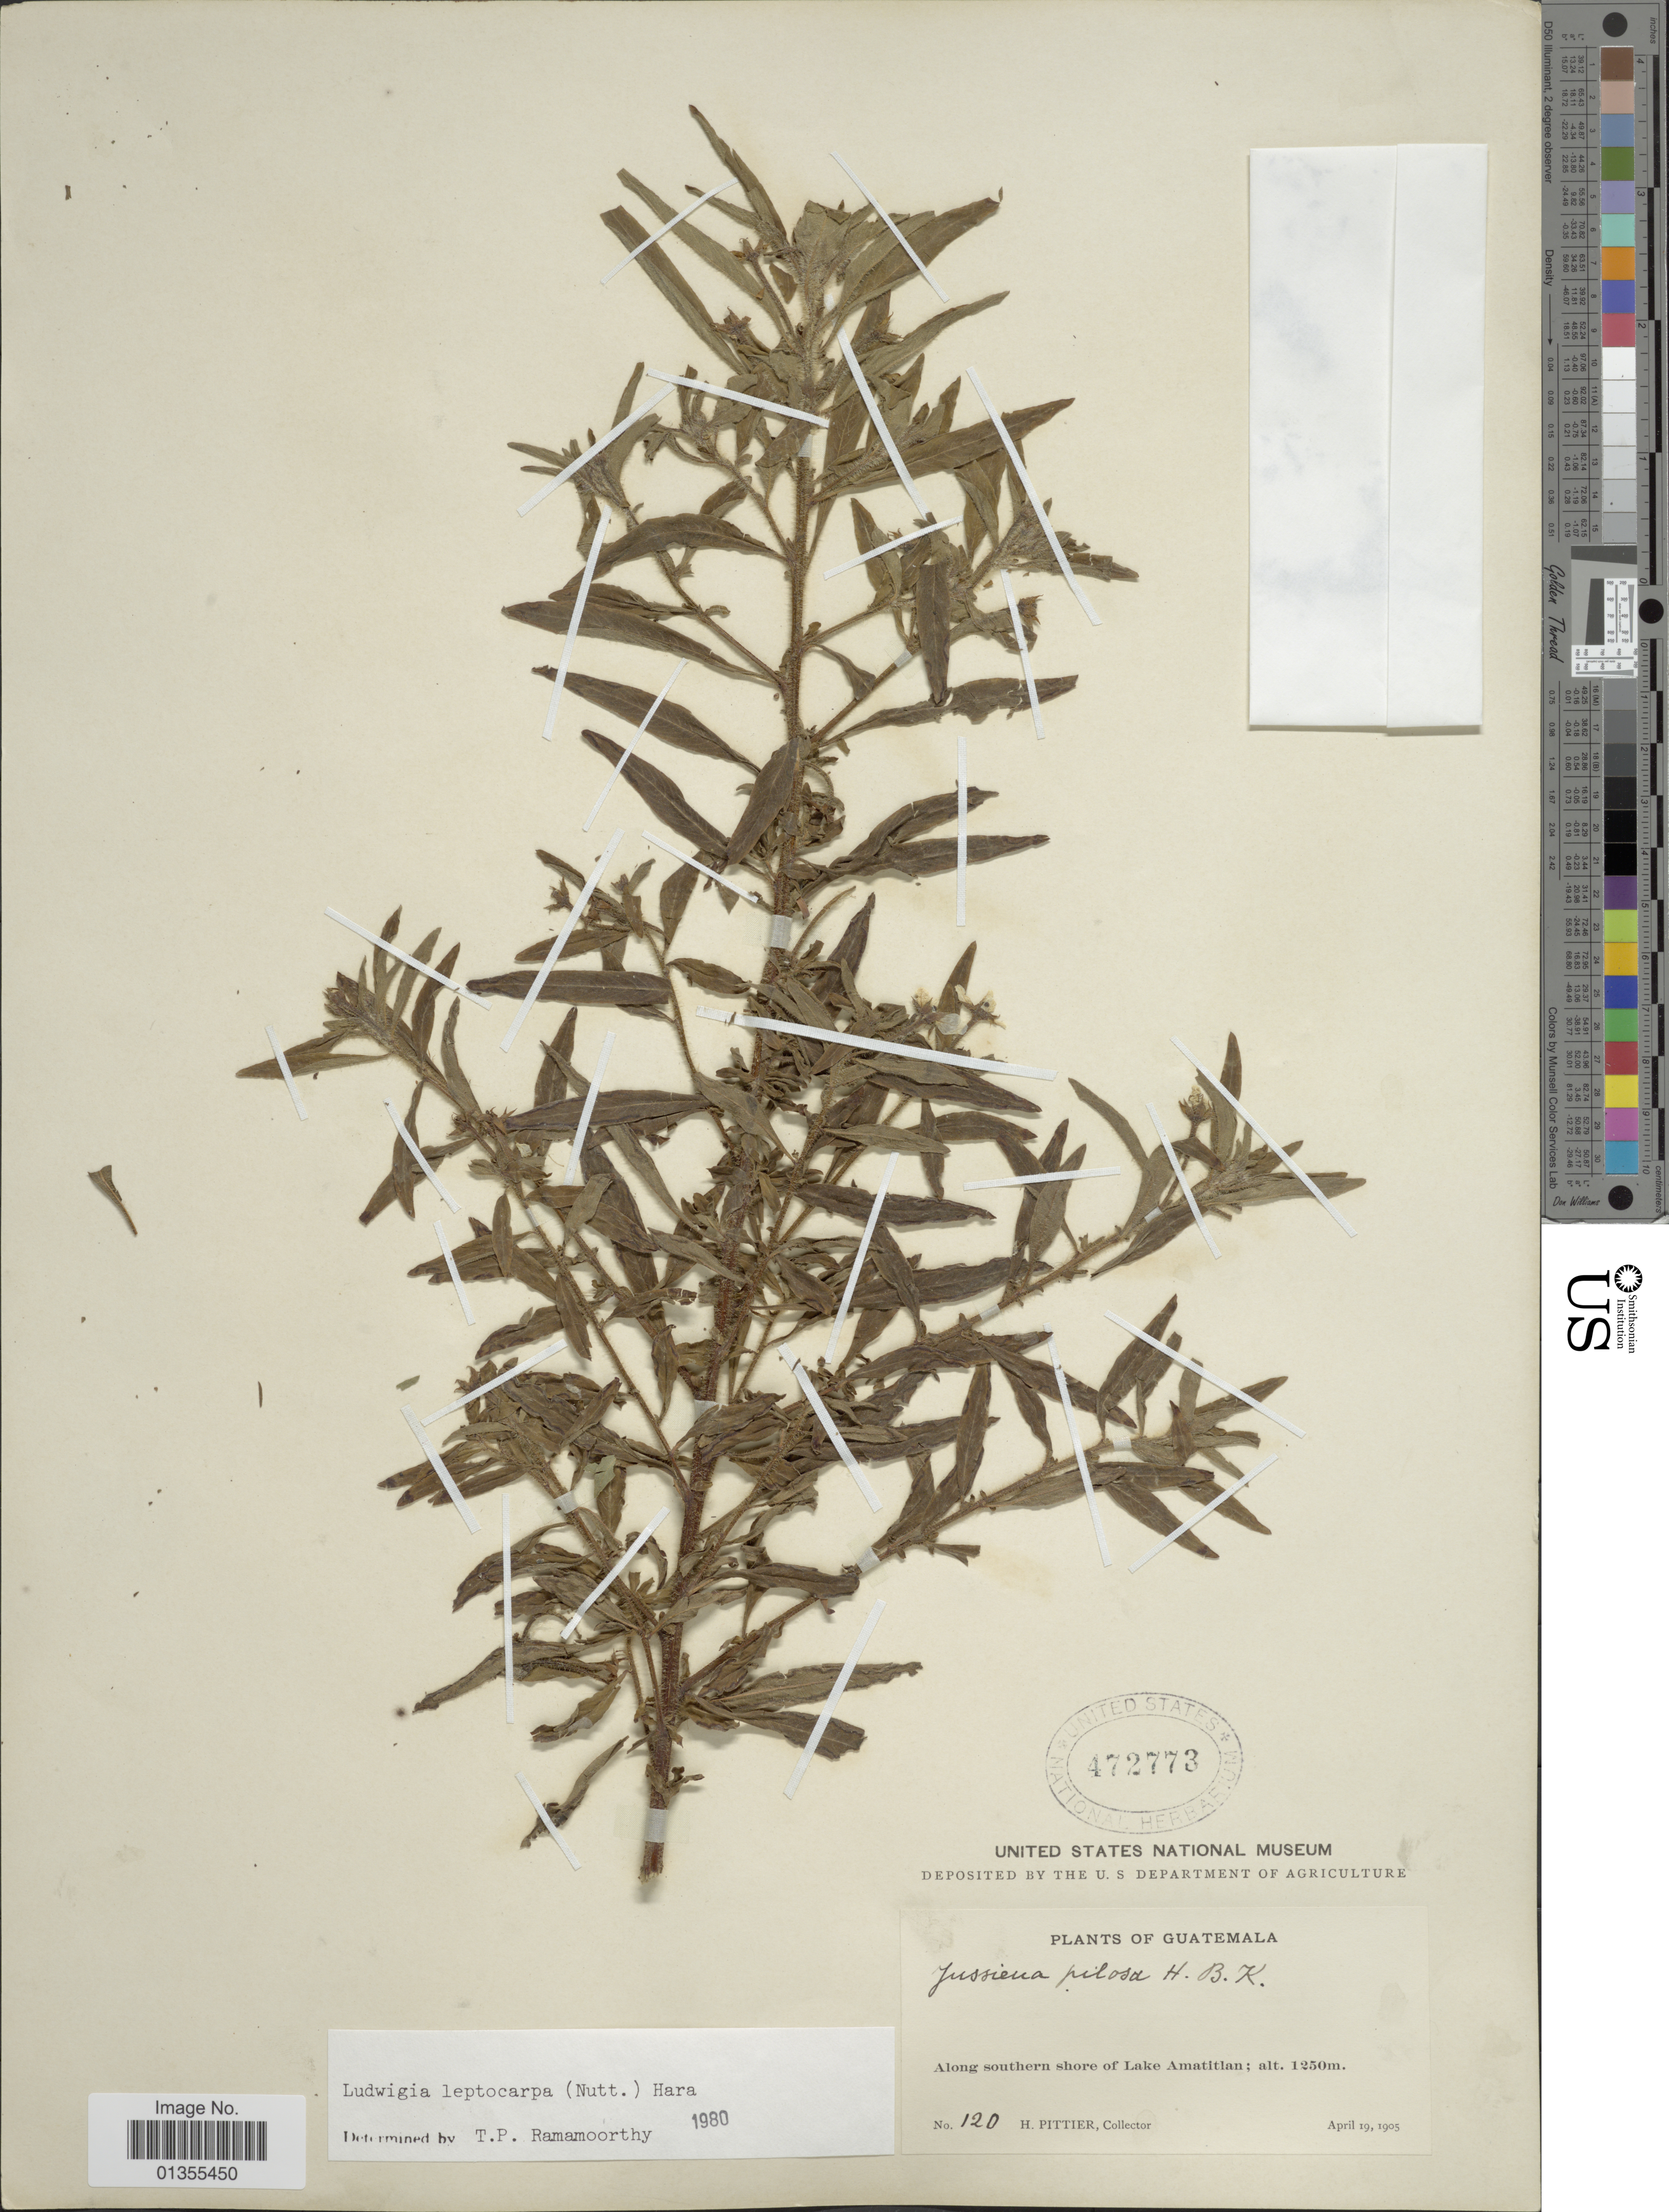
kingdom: Plantae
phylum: Tracheophyta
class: Magnoliopsida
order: Myrtales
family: Onagraceae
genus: Ludwigia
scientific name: Ludwigia leptocarpa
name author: (Nutt.) H. Hara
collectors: H. F. Pittier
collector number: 120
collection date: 1905-04-19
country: Guatemala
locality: Along southern shore of Lake Amatitlan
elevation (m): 1250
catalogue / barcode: US 472773